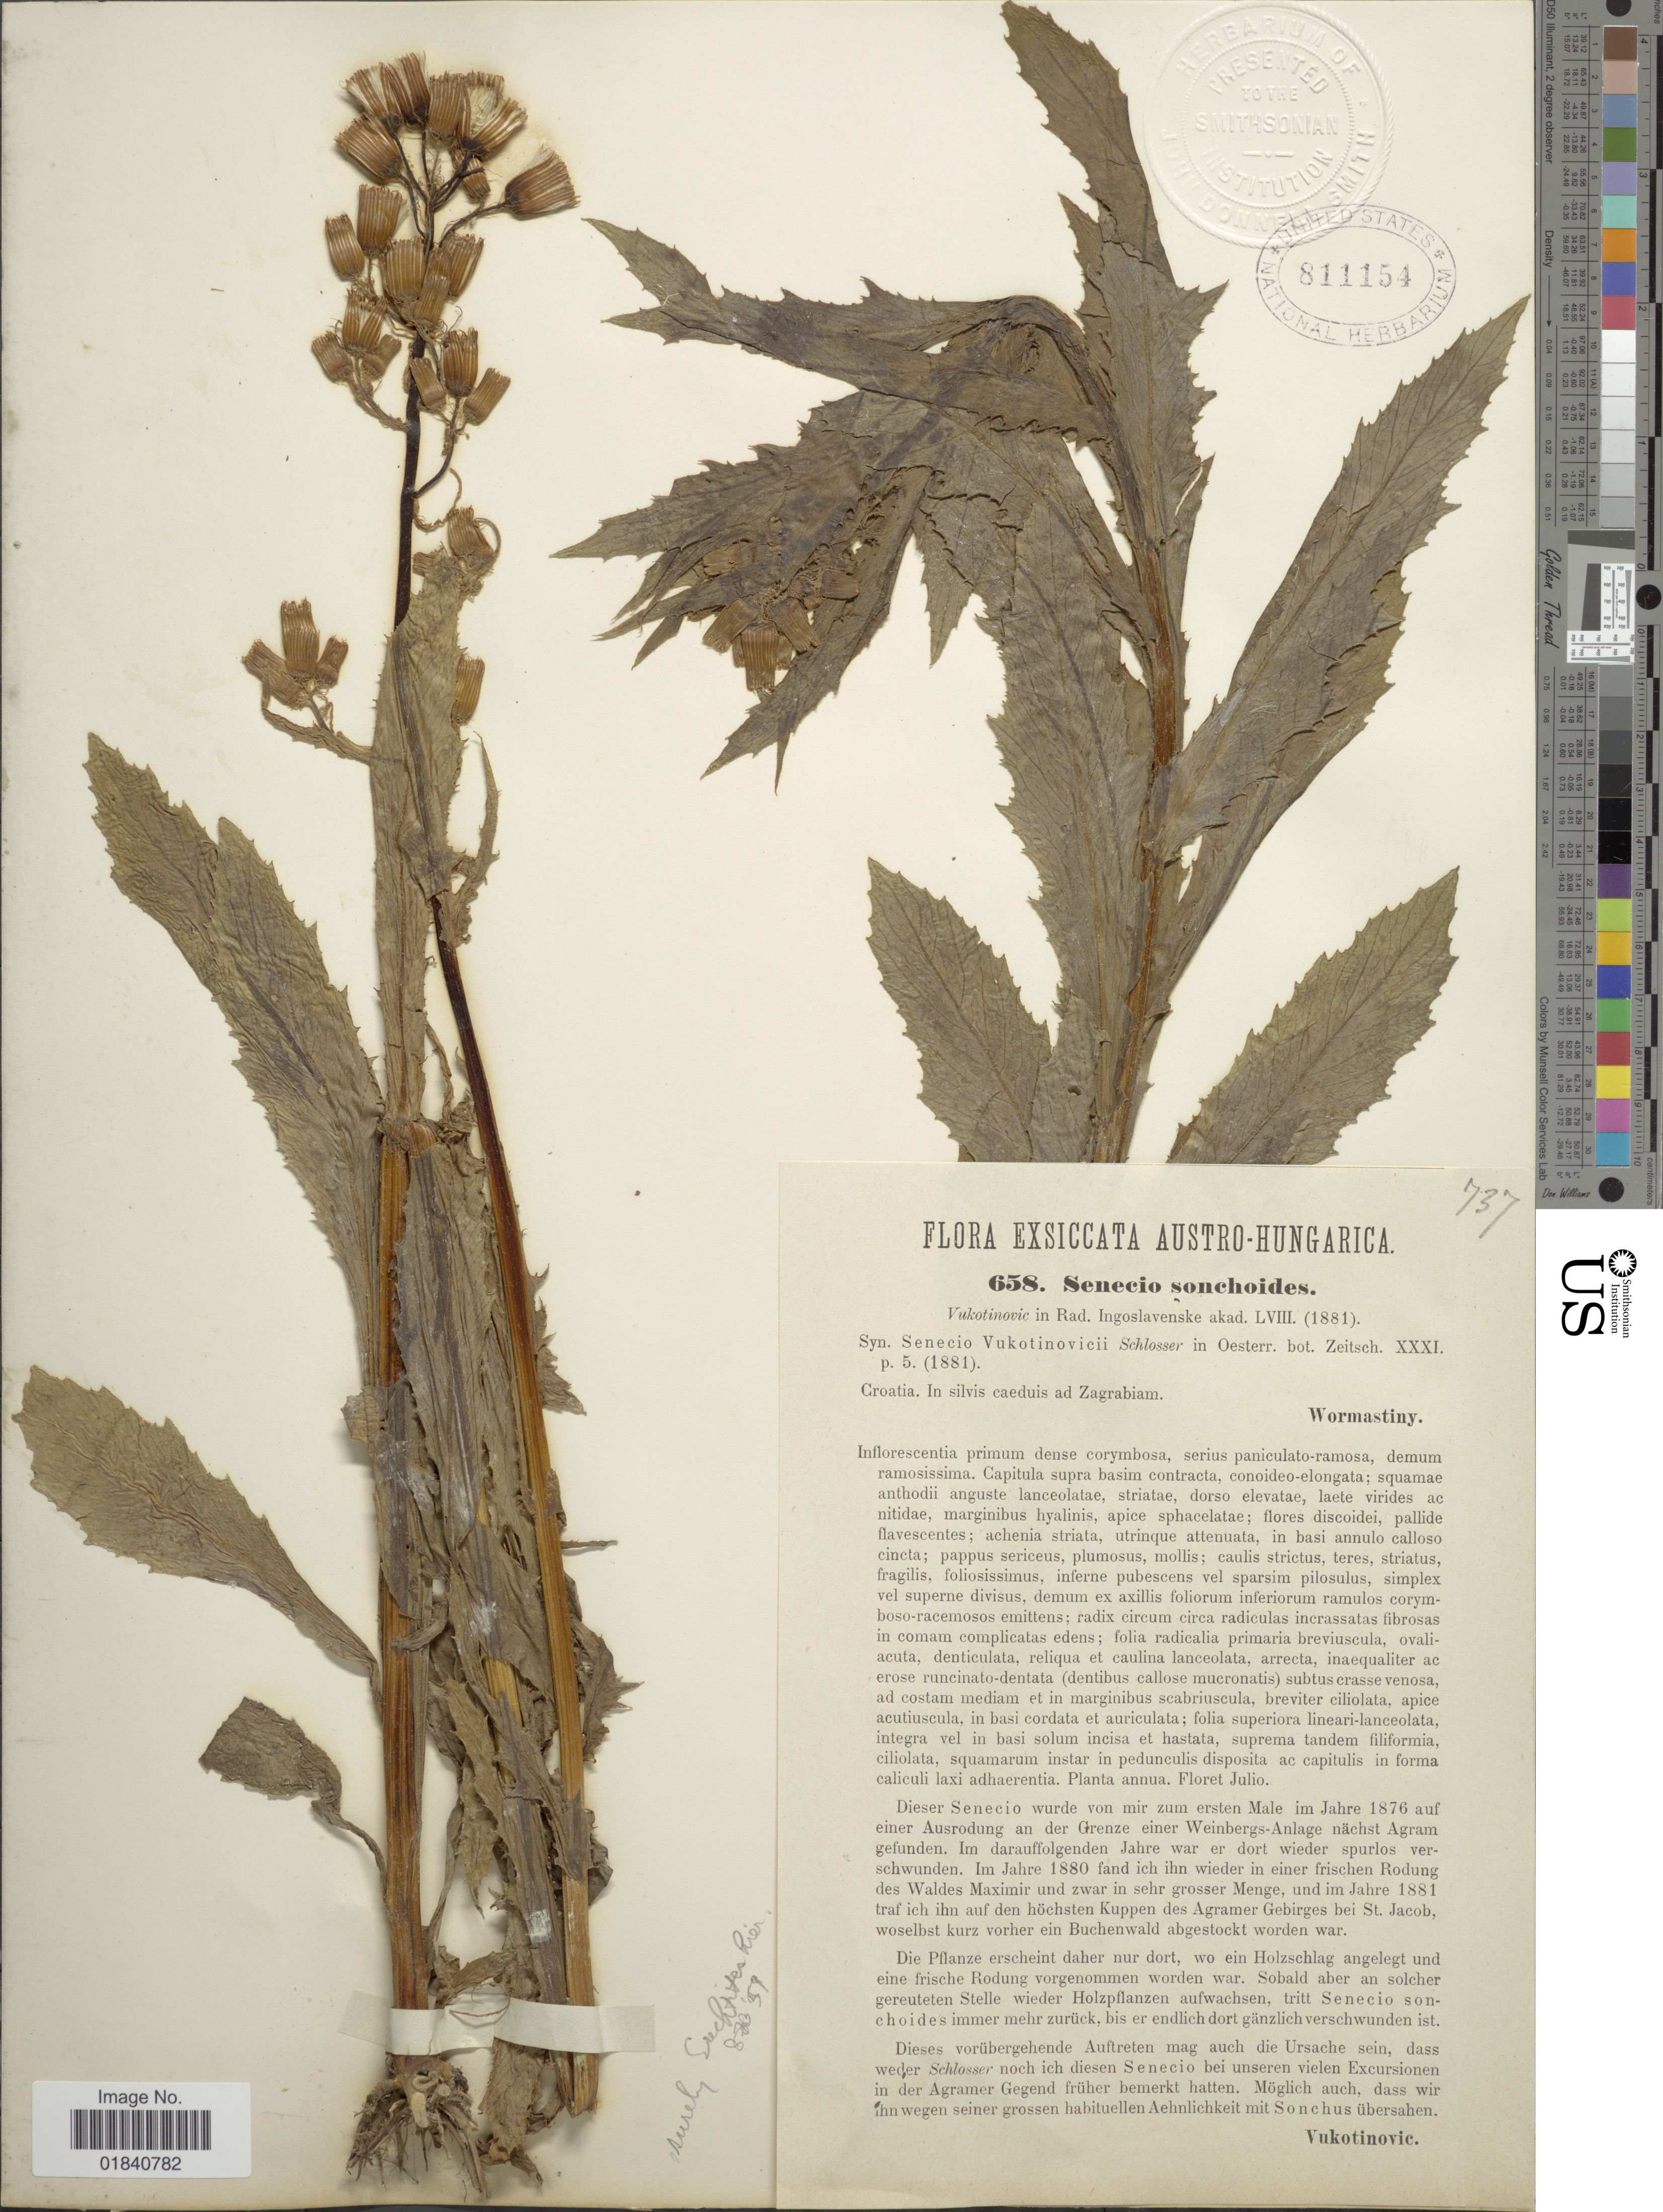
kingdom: Plantae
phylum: Tracheophyta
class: Magnoliopsida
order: Asterales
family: Asteraceae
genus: Senecio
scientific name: Senecio sonchoides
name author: Vuk.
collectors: Wormastiny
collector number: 658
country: Croatia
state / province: Zagreb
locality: In silvis caedius ad Zagrabiam. Austro-Hungarica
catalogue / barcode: US 811154